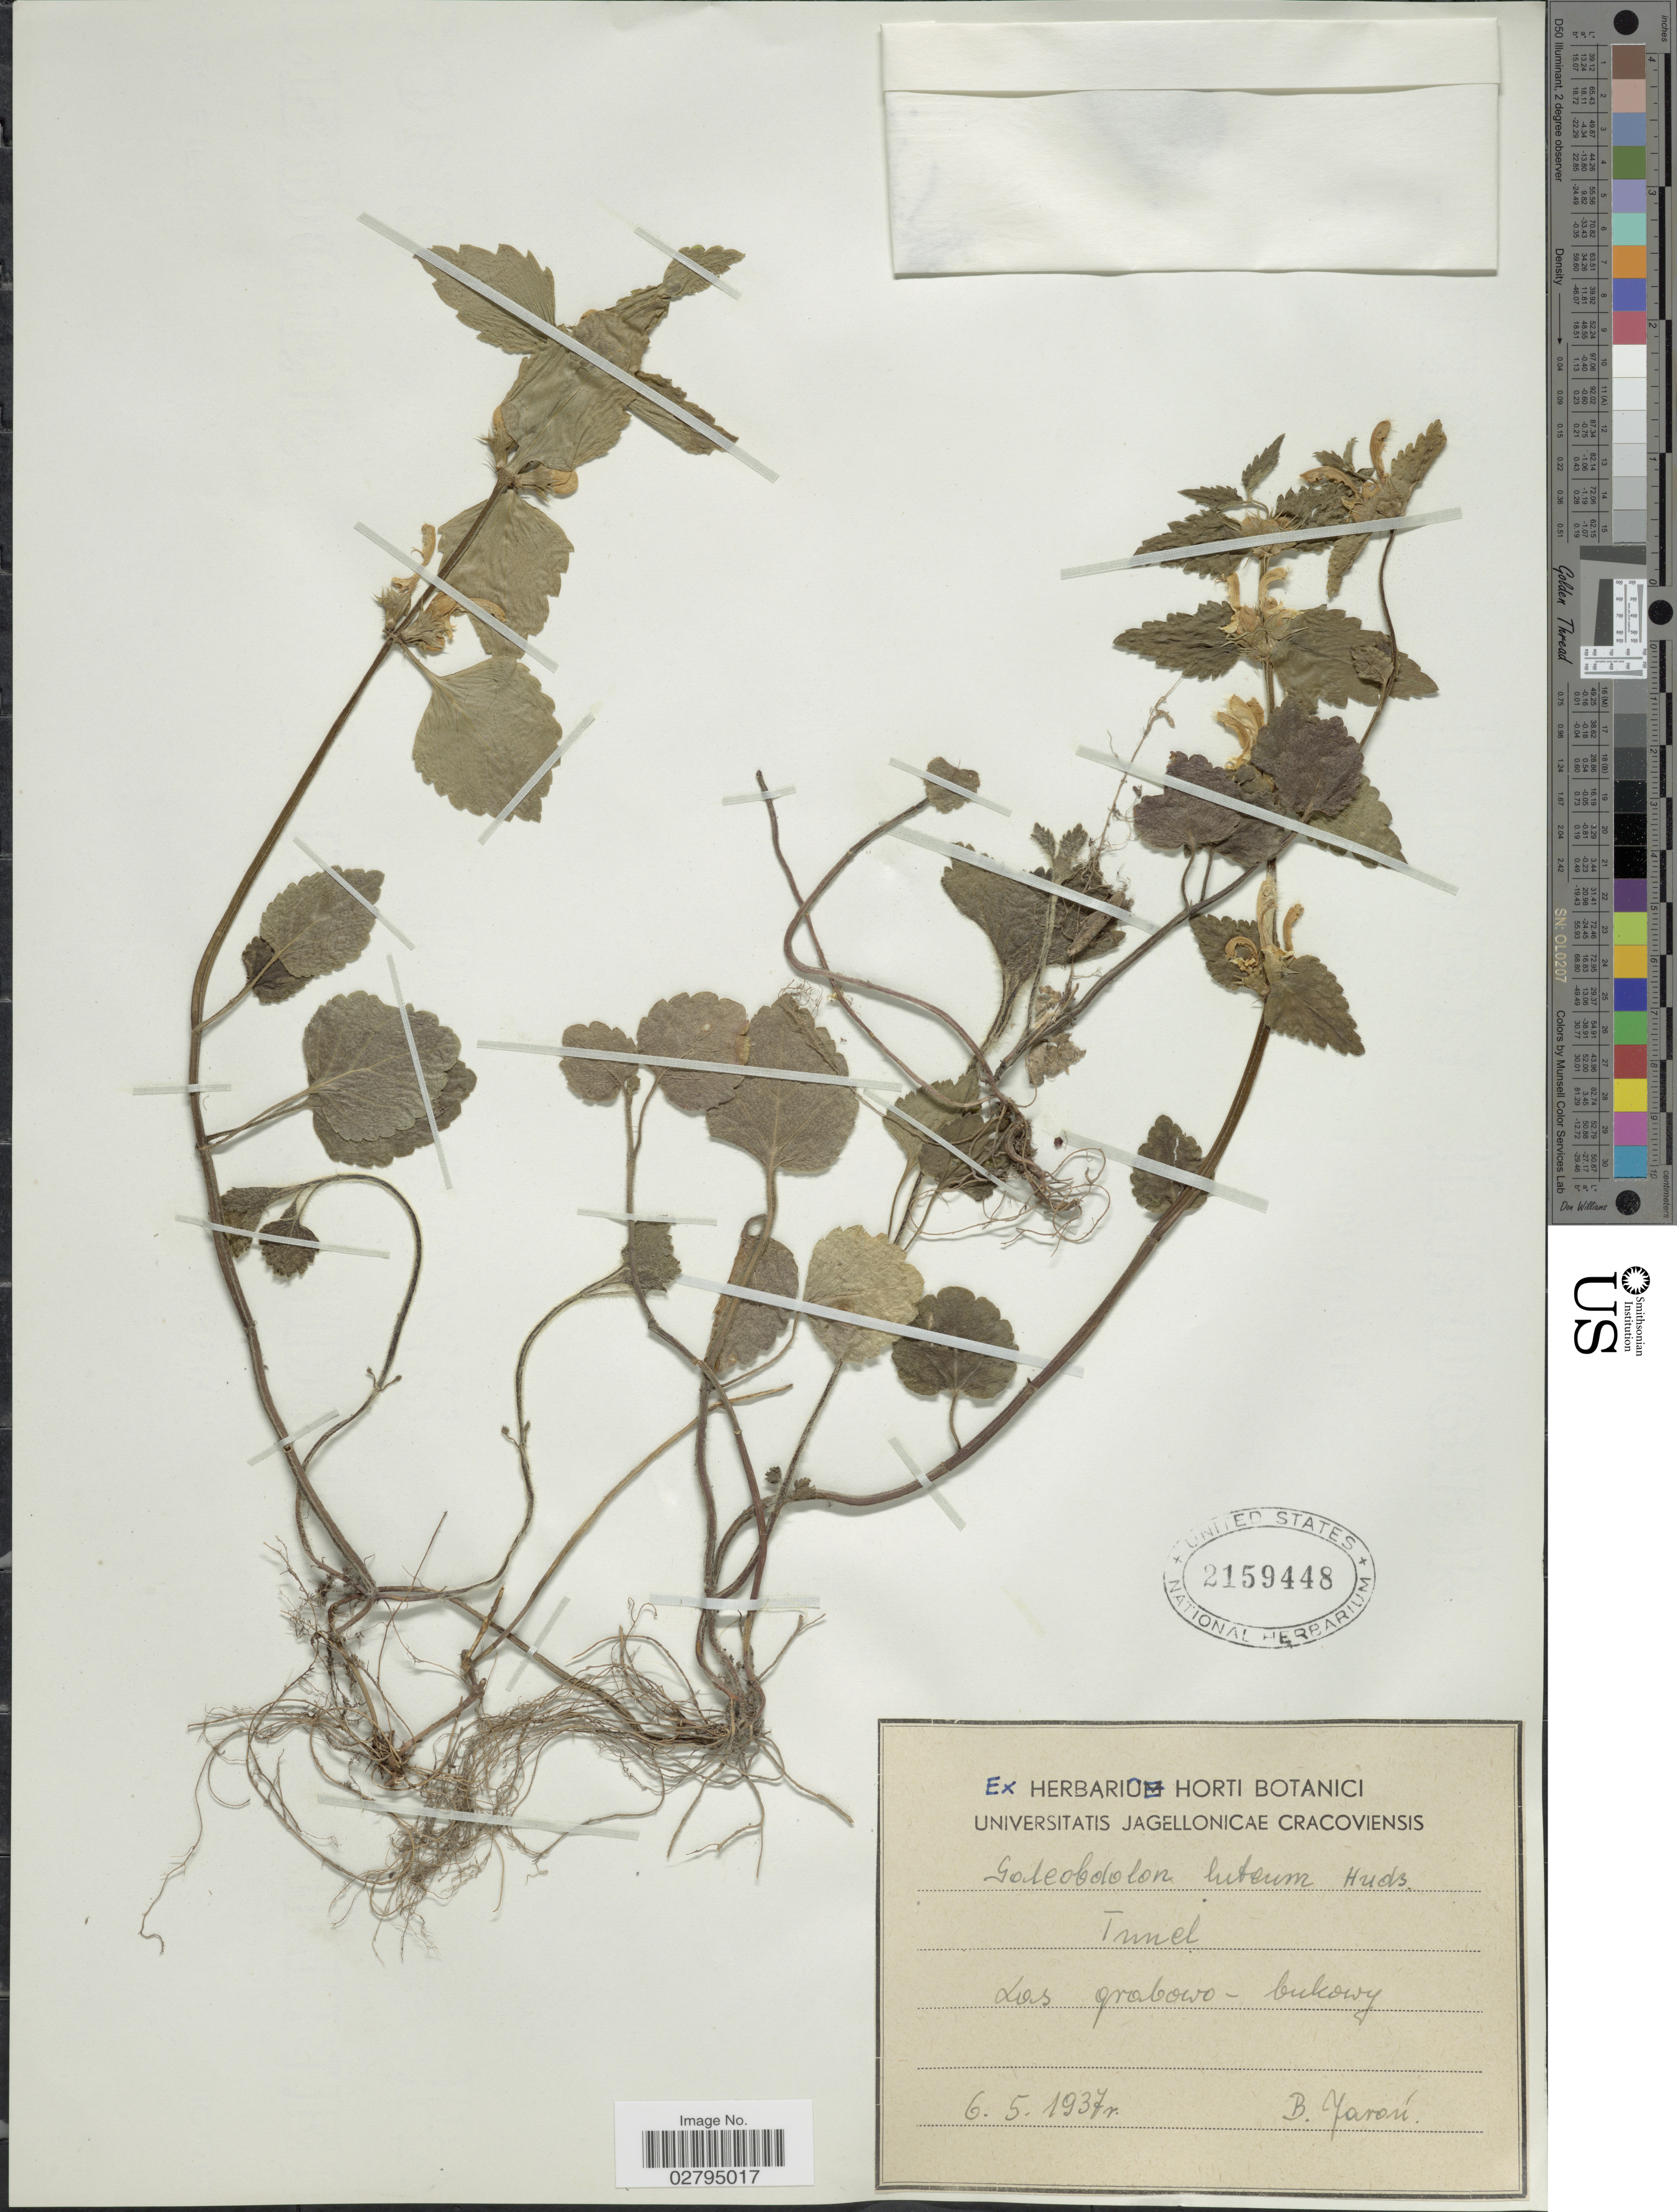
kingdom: Plantae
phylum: Tracheophyta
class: Magnoliopsida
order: Lamiales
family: Lamiaceae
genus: Lamium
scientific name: Lamium galeobdolon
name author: (L.) L.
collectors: B. Jaron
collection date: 1937-05-06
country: Poland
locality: Tunel. Las grabowo - bukowy.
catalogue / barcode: US 2159448